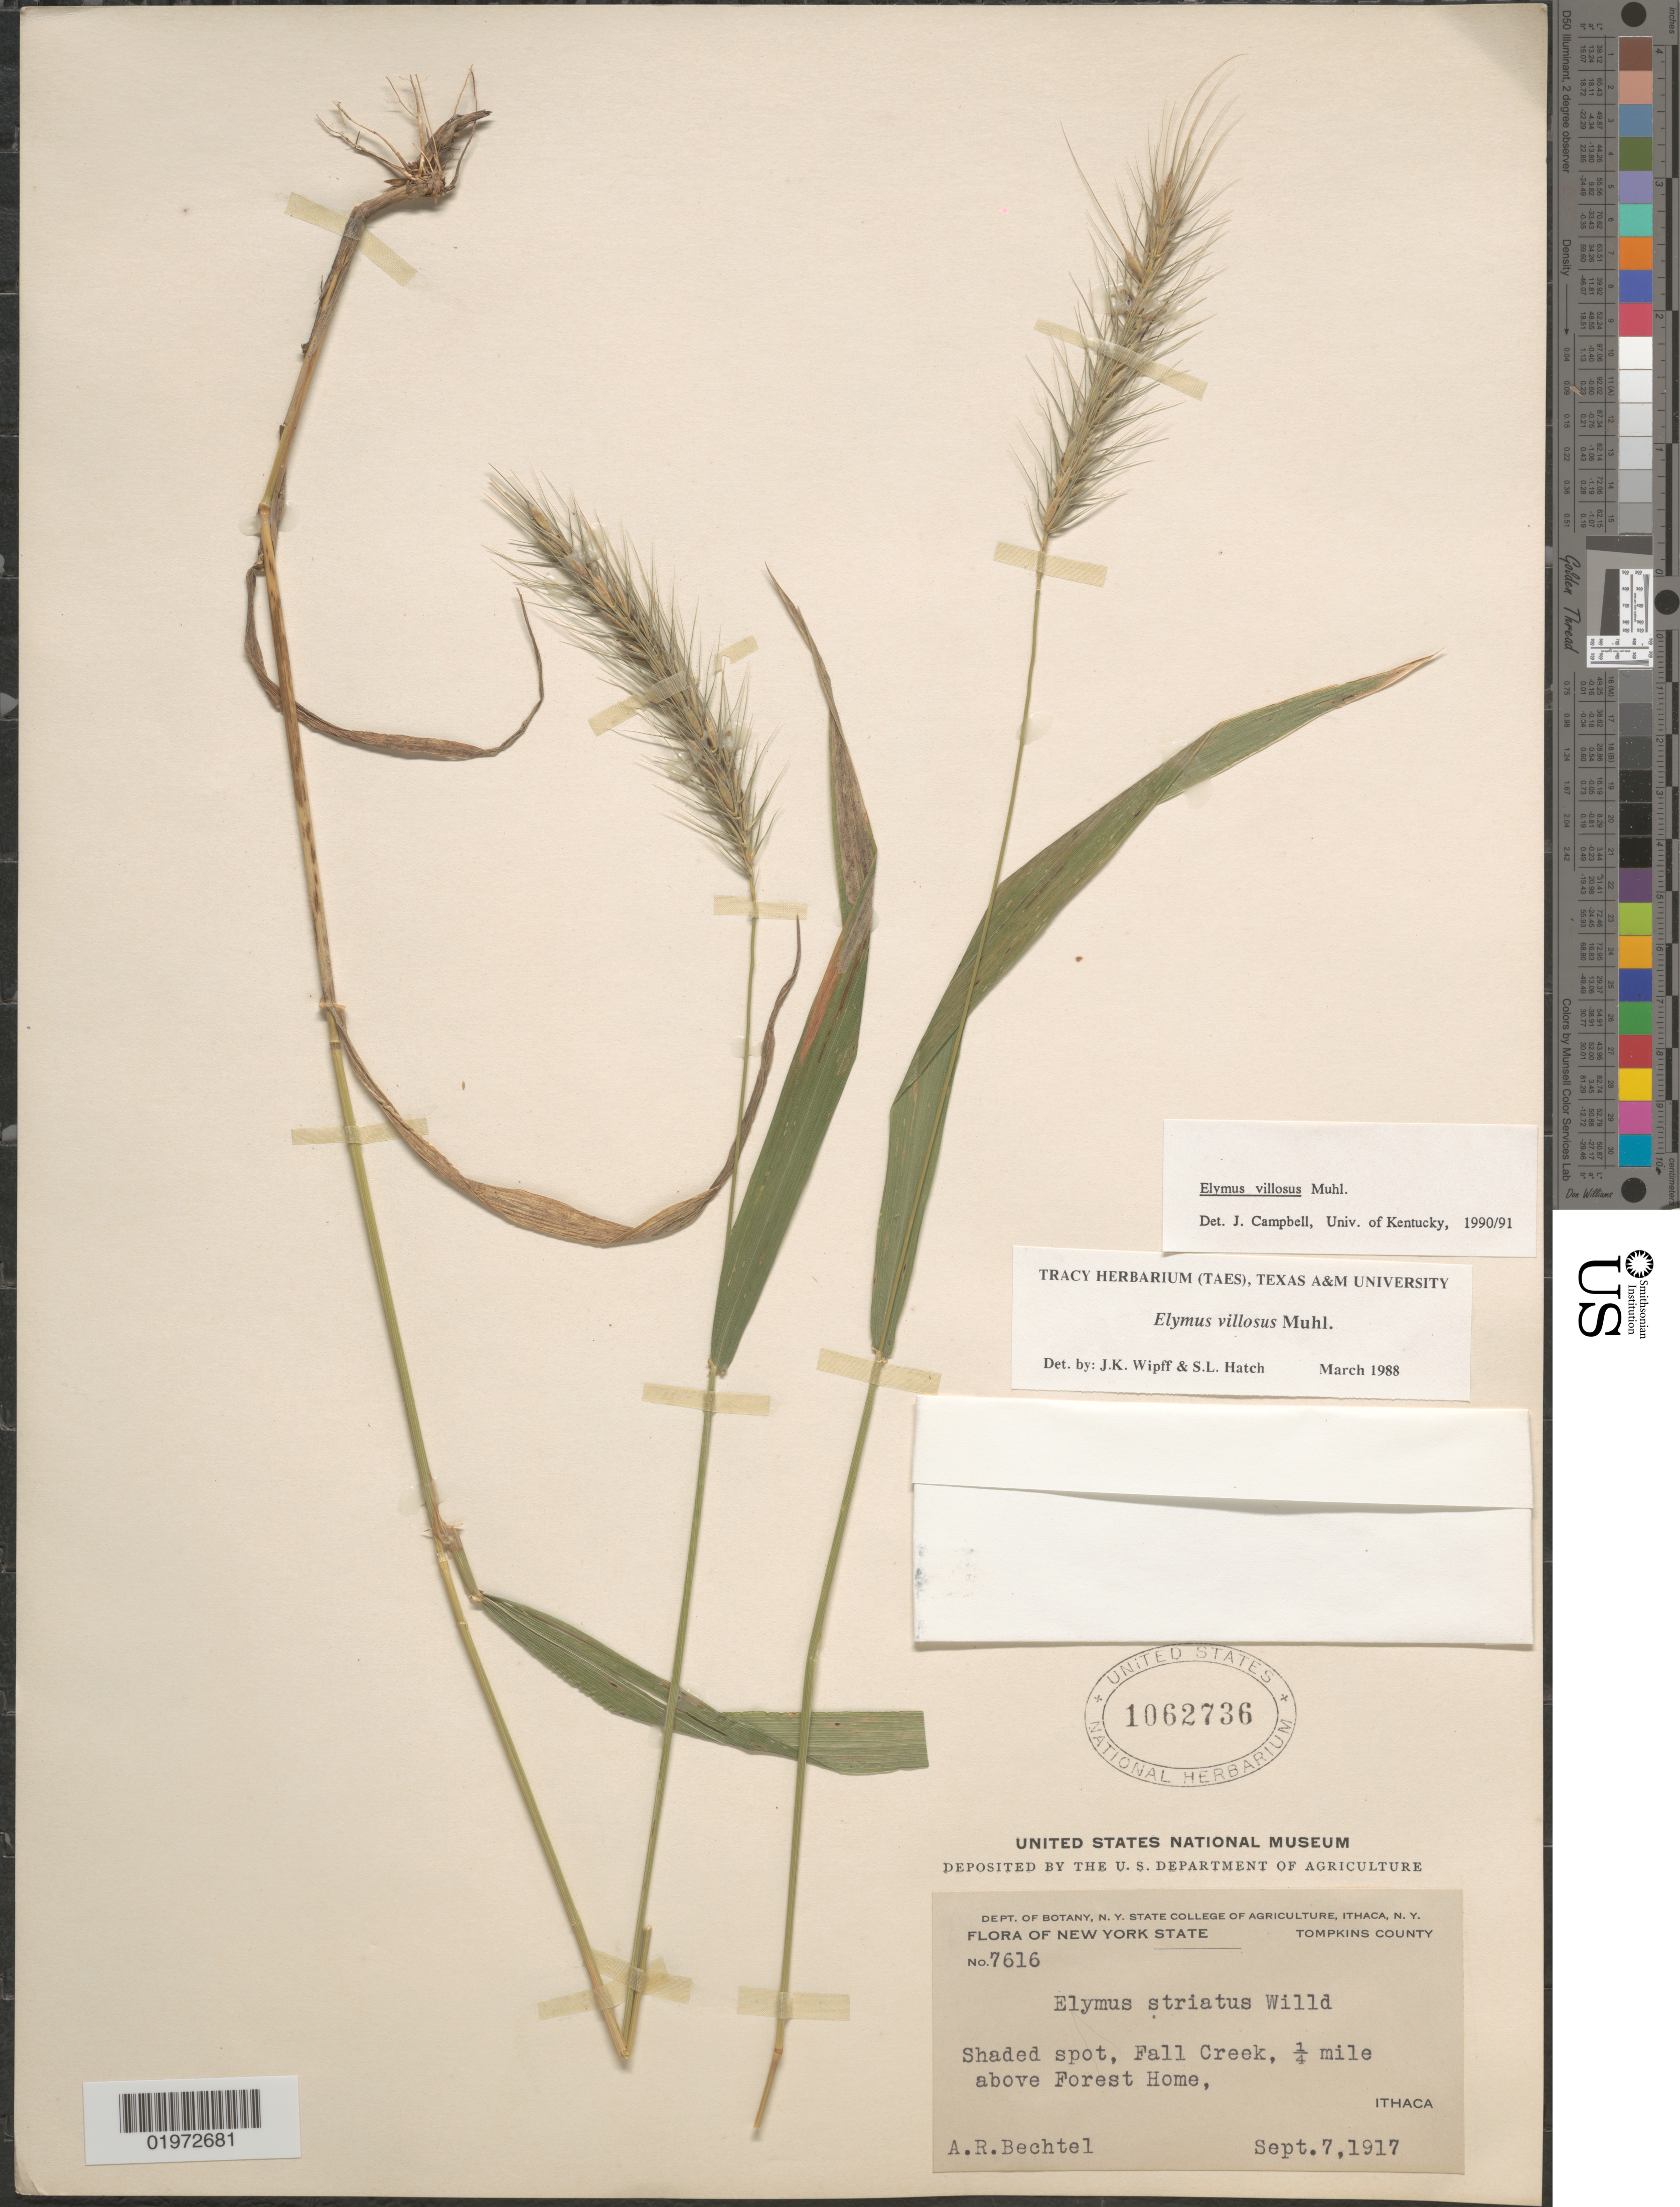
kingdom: Plantae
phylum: Tracheophyta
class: Liliopsida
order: Poales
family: Poaceae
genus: Elymus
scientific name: Elymus villosus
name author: Muhl. ex Willd.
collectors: A. Bechtel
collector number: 7616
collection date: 1917-09-07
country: United States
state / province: New York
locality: Tompkins County. Shaded spot, Fall Creek, ¼ mile above Forest Home, Ithaca.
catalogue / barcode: US 1062736